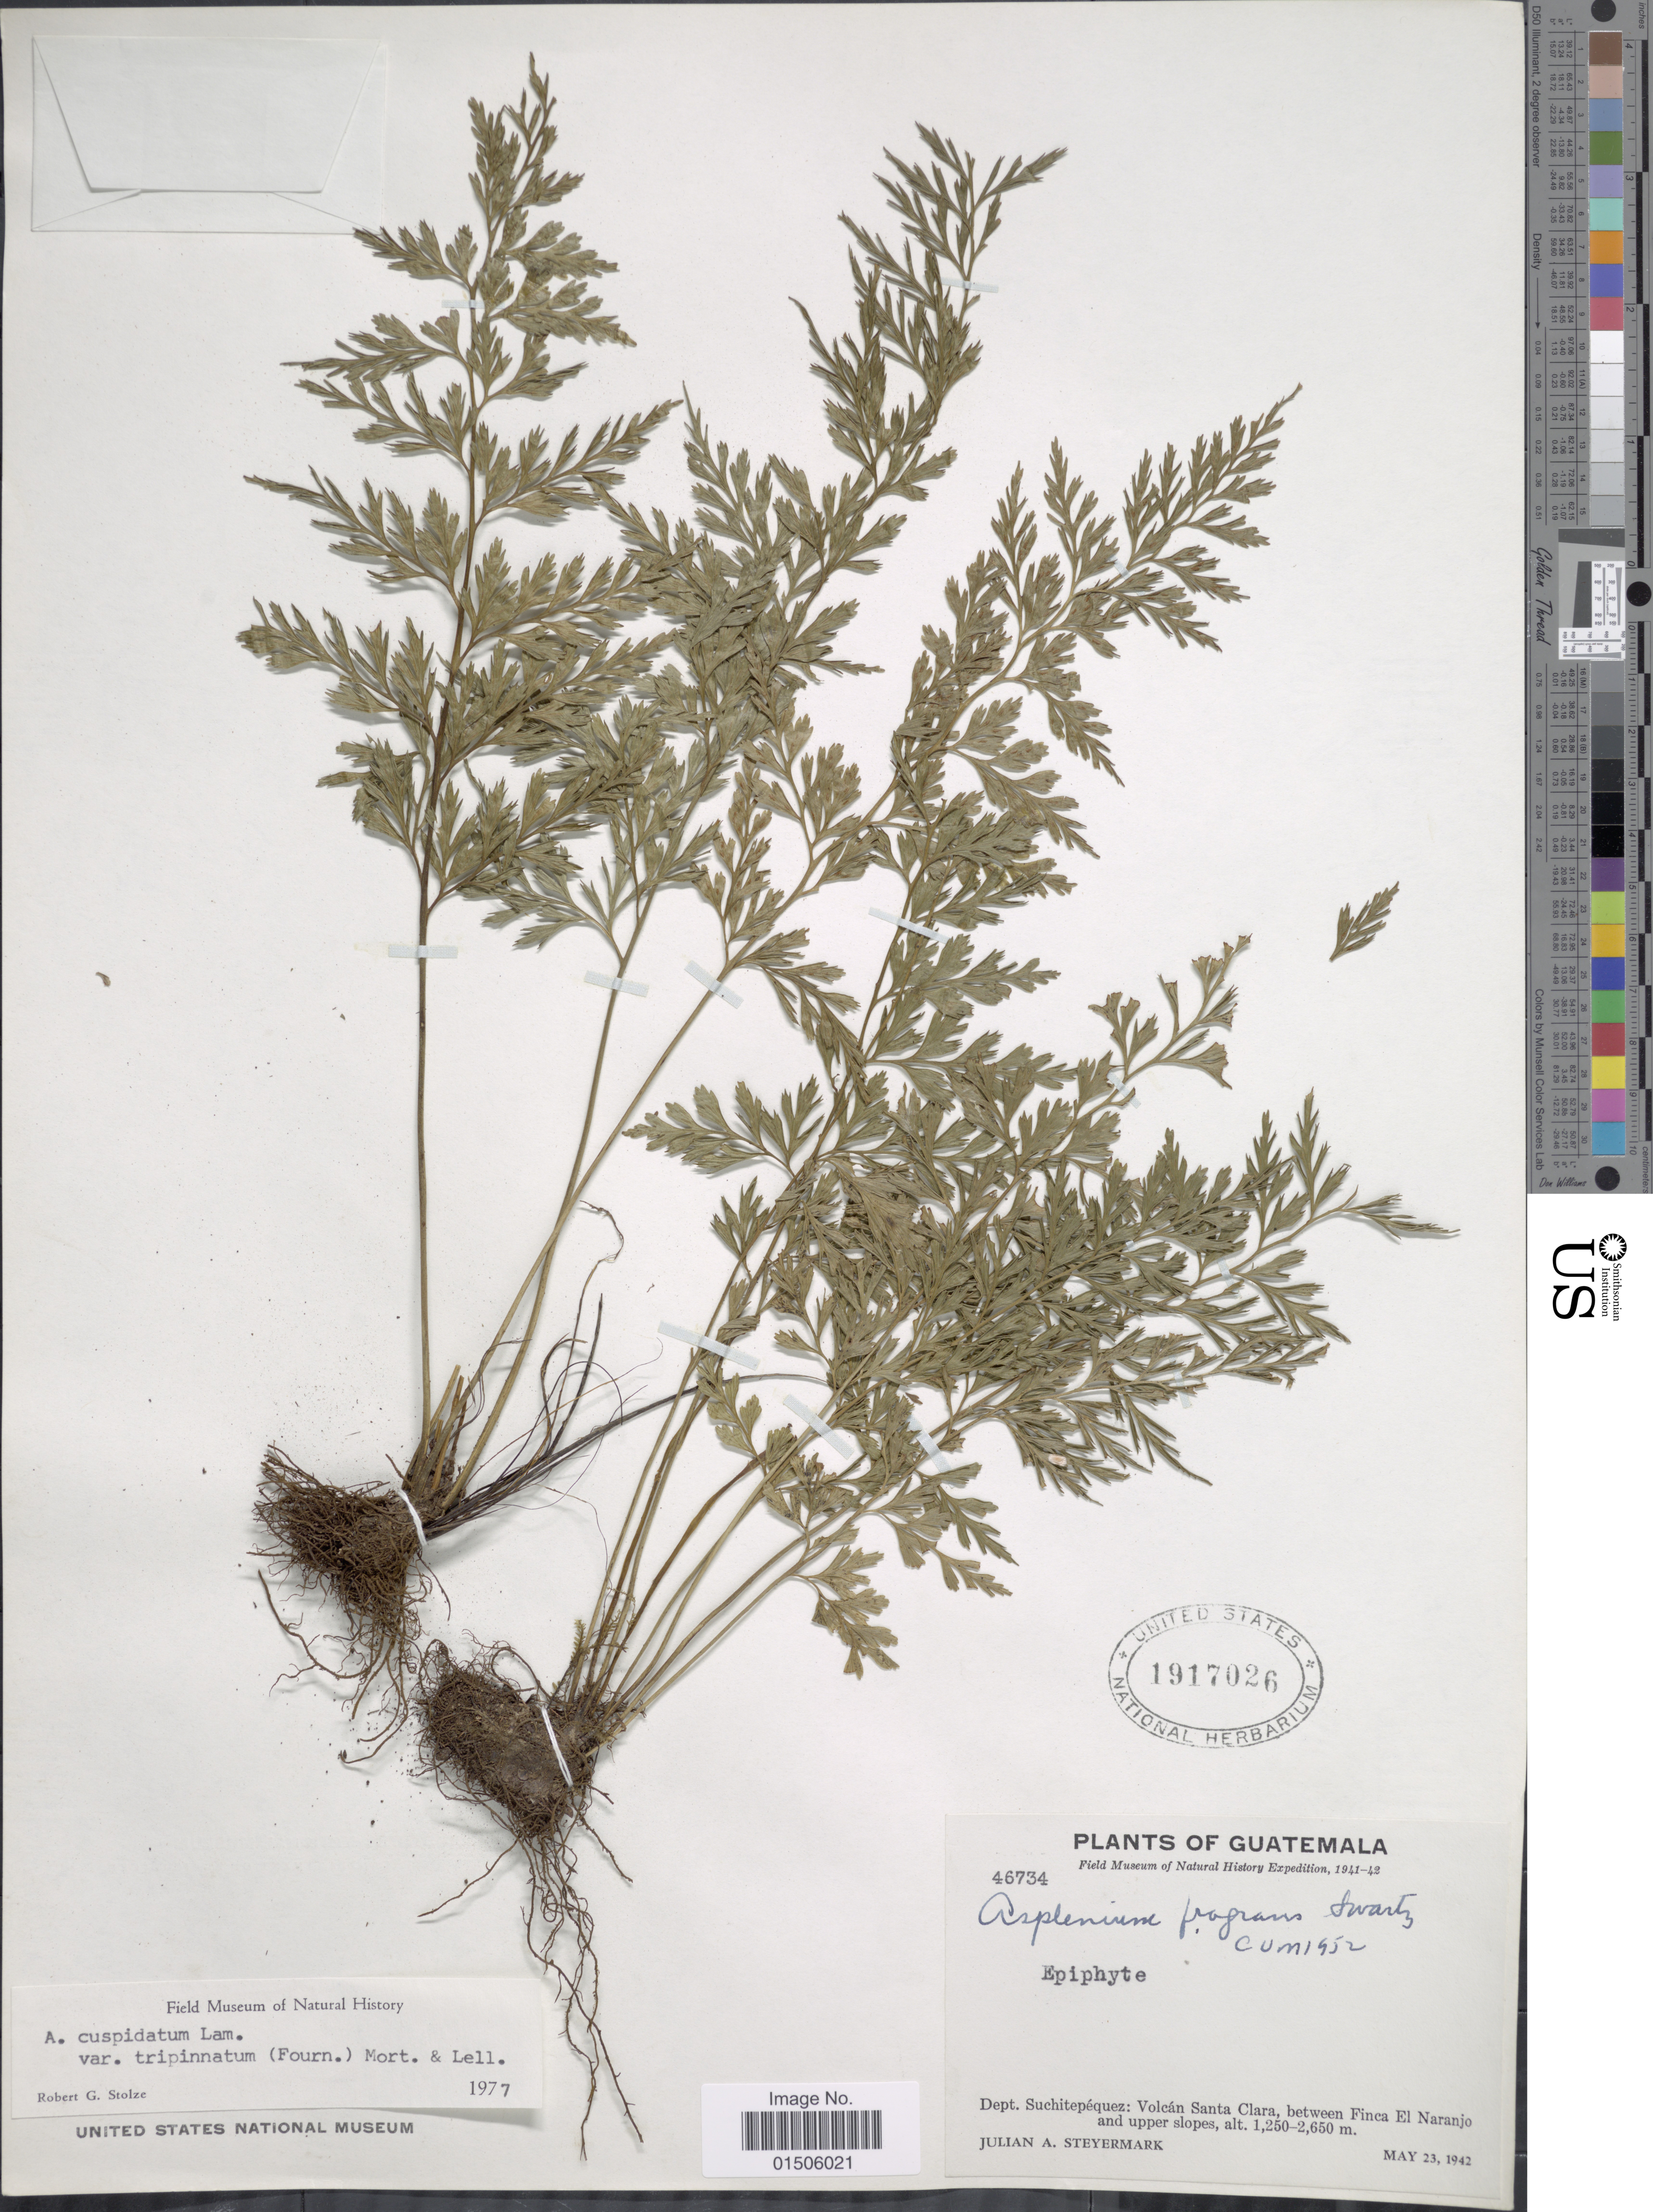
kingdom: Plantae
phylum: Tracheophyta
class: Polypodiopsida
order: Polypodiales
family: Aspleniaceae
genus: Asplenium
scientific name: Asplenium cuspidatum var. tripinnatum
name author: (E. Fourn.) C.V. Morton & Lellinger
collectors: J. Steyermark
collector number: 46734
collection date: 1942-05-23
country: Guatemala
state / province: Suchitepéquez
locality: Dept. Suchitepequez: Volcan Santa Clara, between Finca El Naranjo and upper slopes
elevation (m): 1250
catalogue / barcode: US 1917026